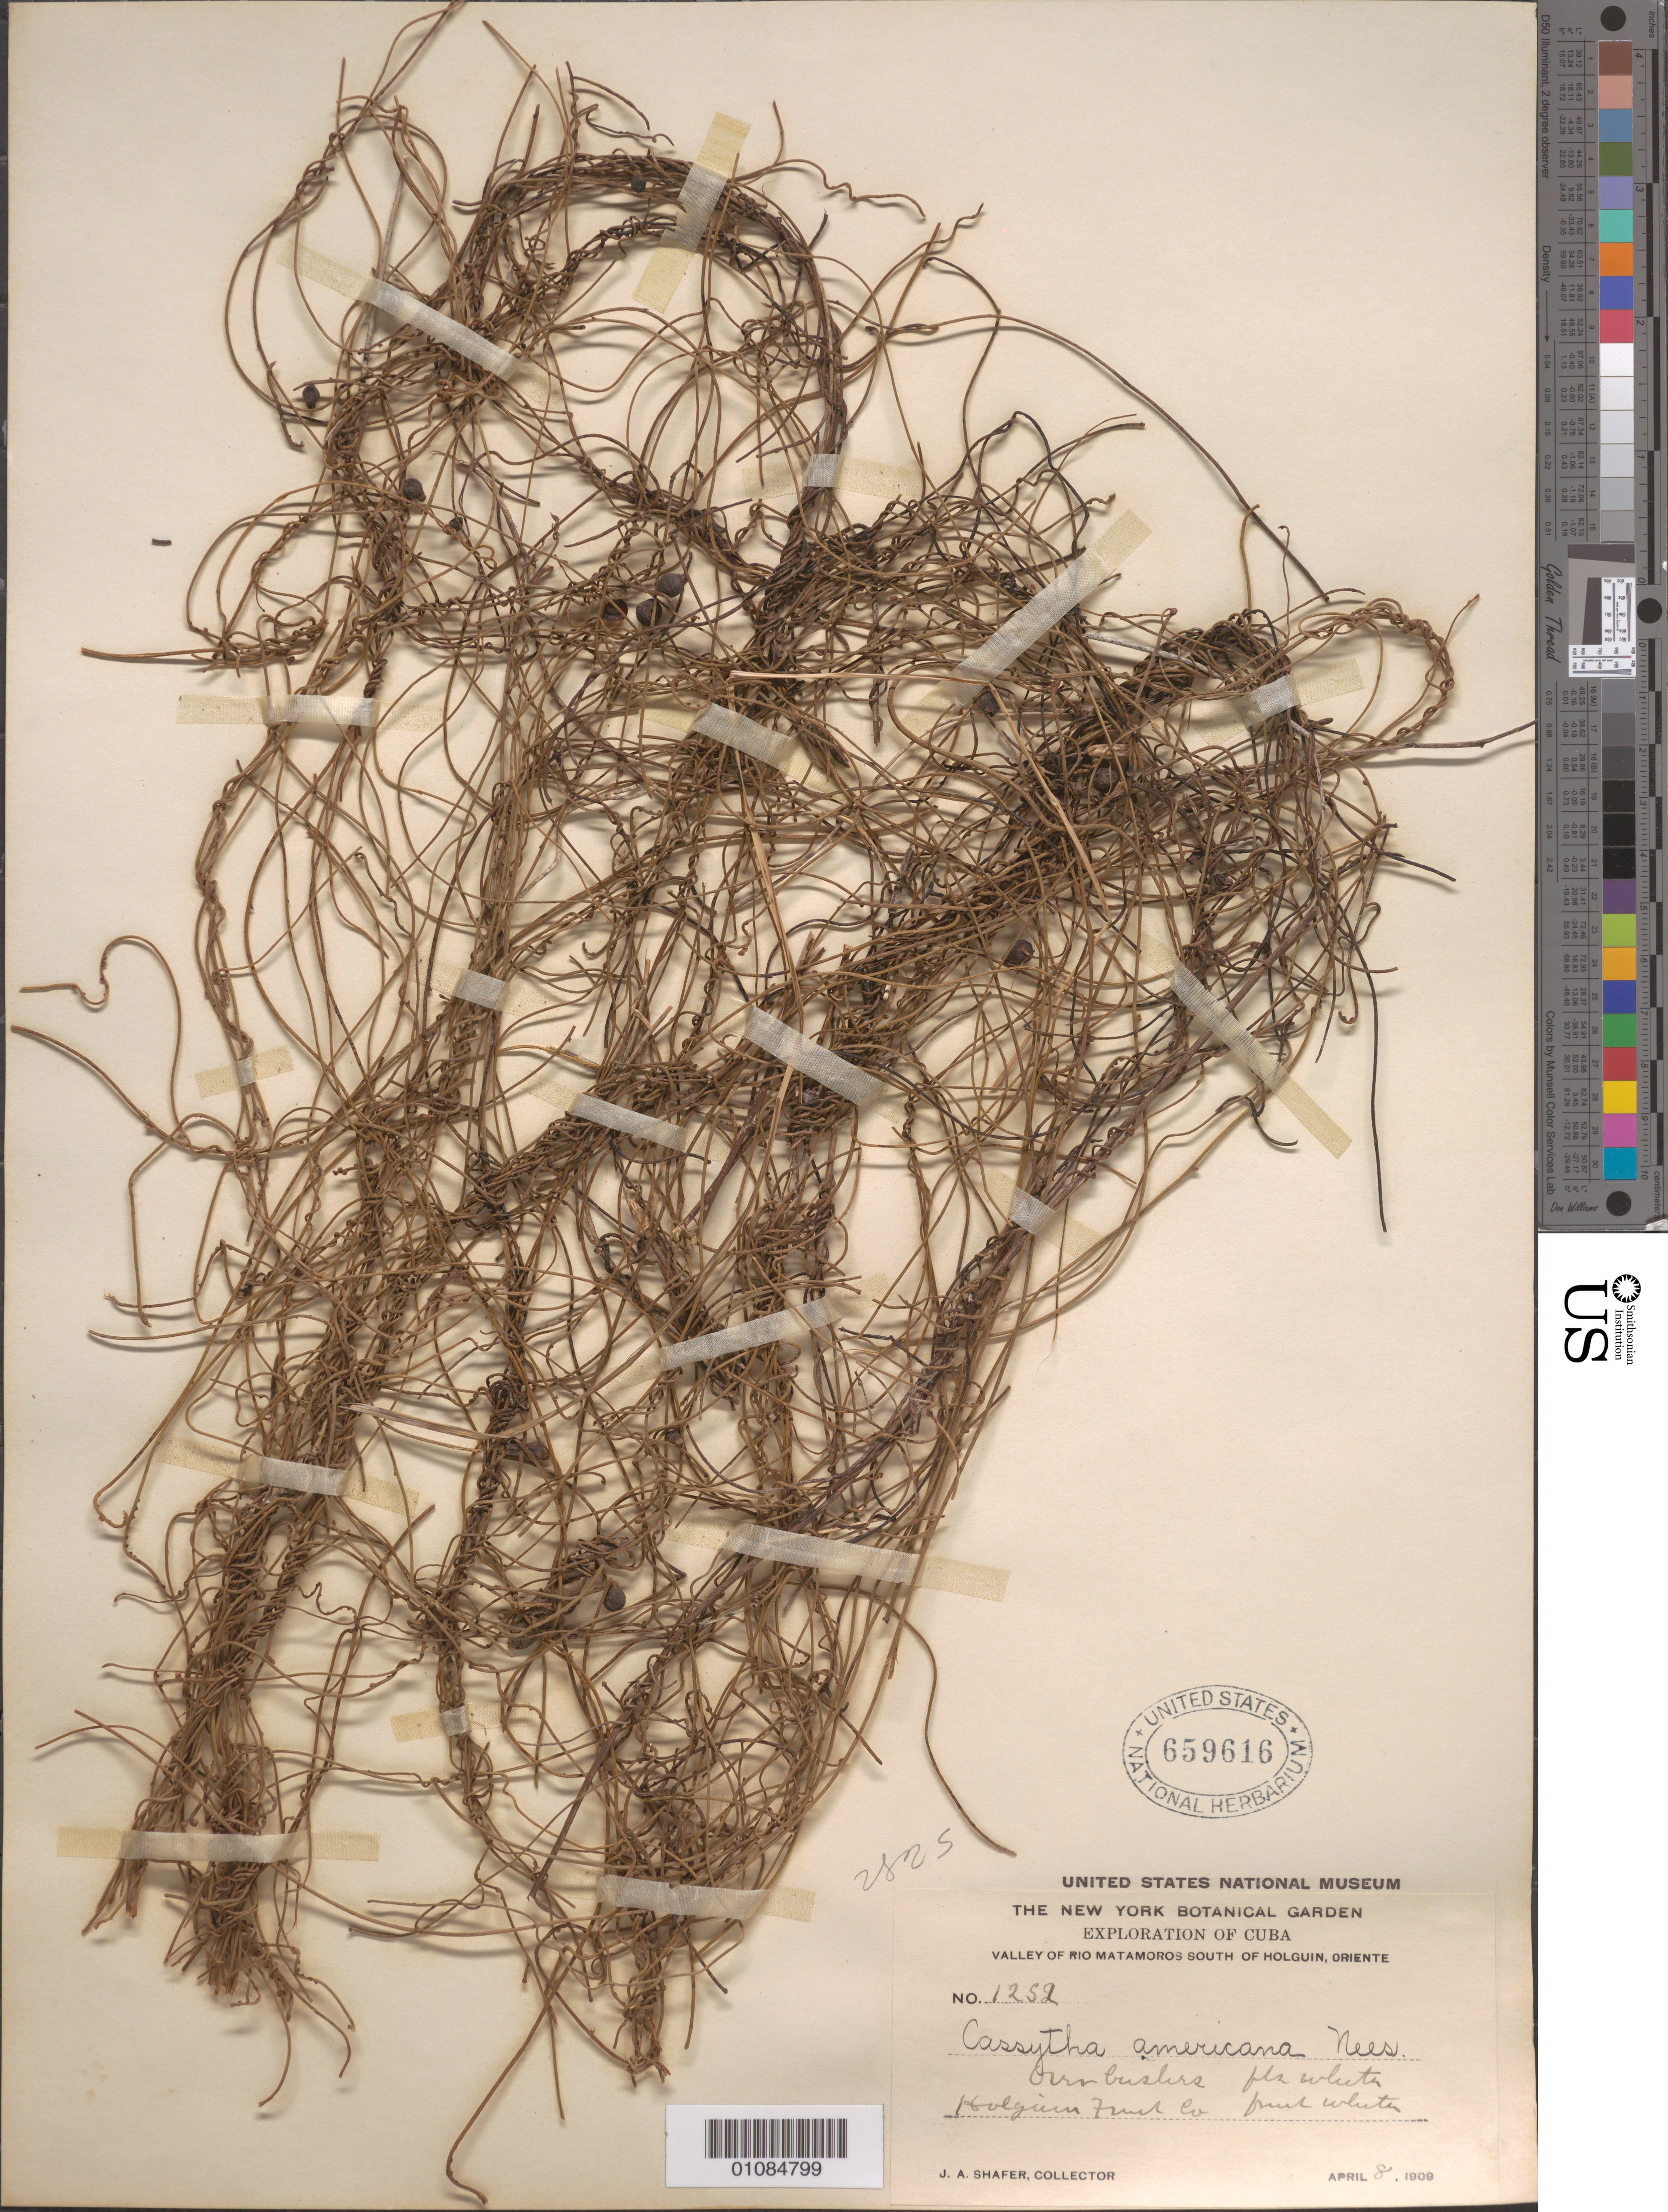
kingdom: Plantae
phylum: Tracheophyta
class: Magnoliopsida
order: Laurales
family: Lauraceae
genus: Cassytha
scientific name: Cassytha filiformis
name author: L.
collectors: J. A. Shafer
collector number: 1252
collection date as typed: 08 Apr 1909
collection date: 1909-04-08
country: Cuba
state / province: Holguín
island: Cuba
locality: Valley of Rio Matamoros S of Holguin, Oriente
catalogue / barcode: US 659616